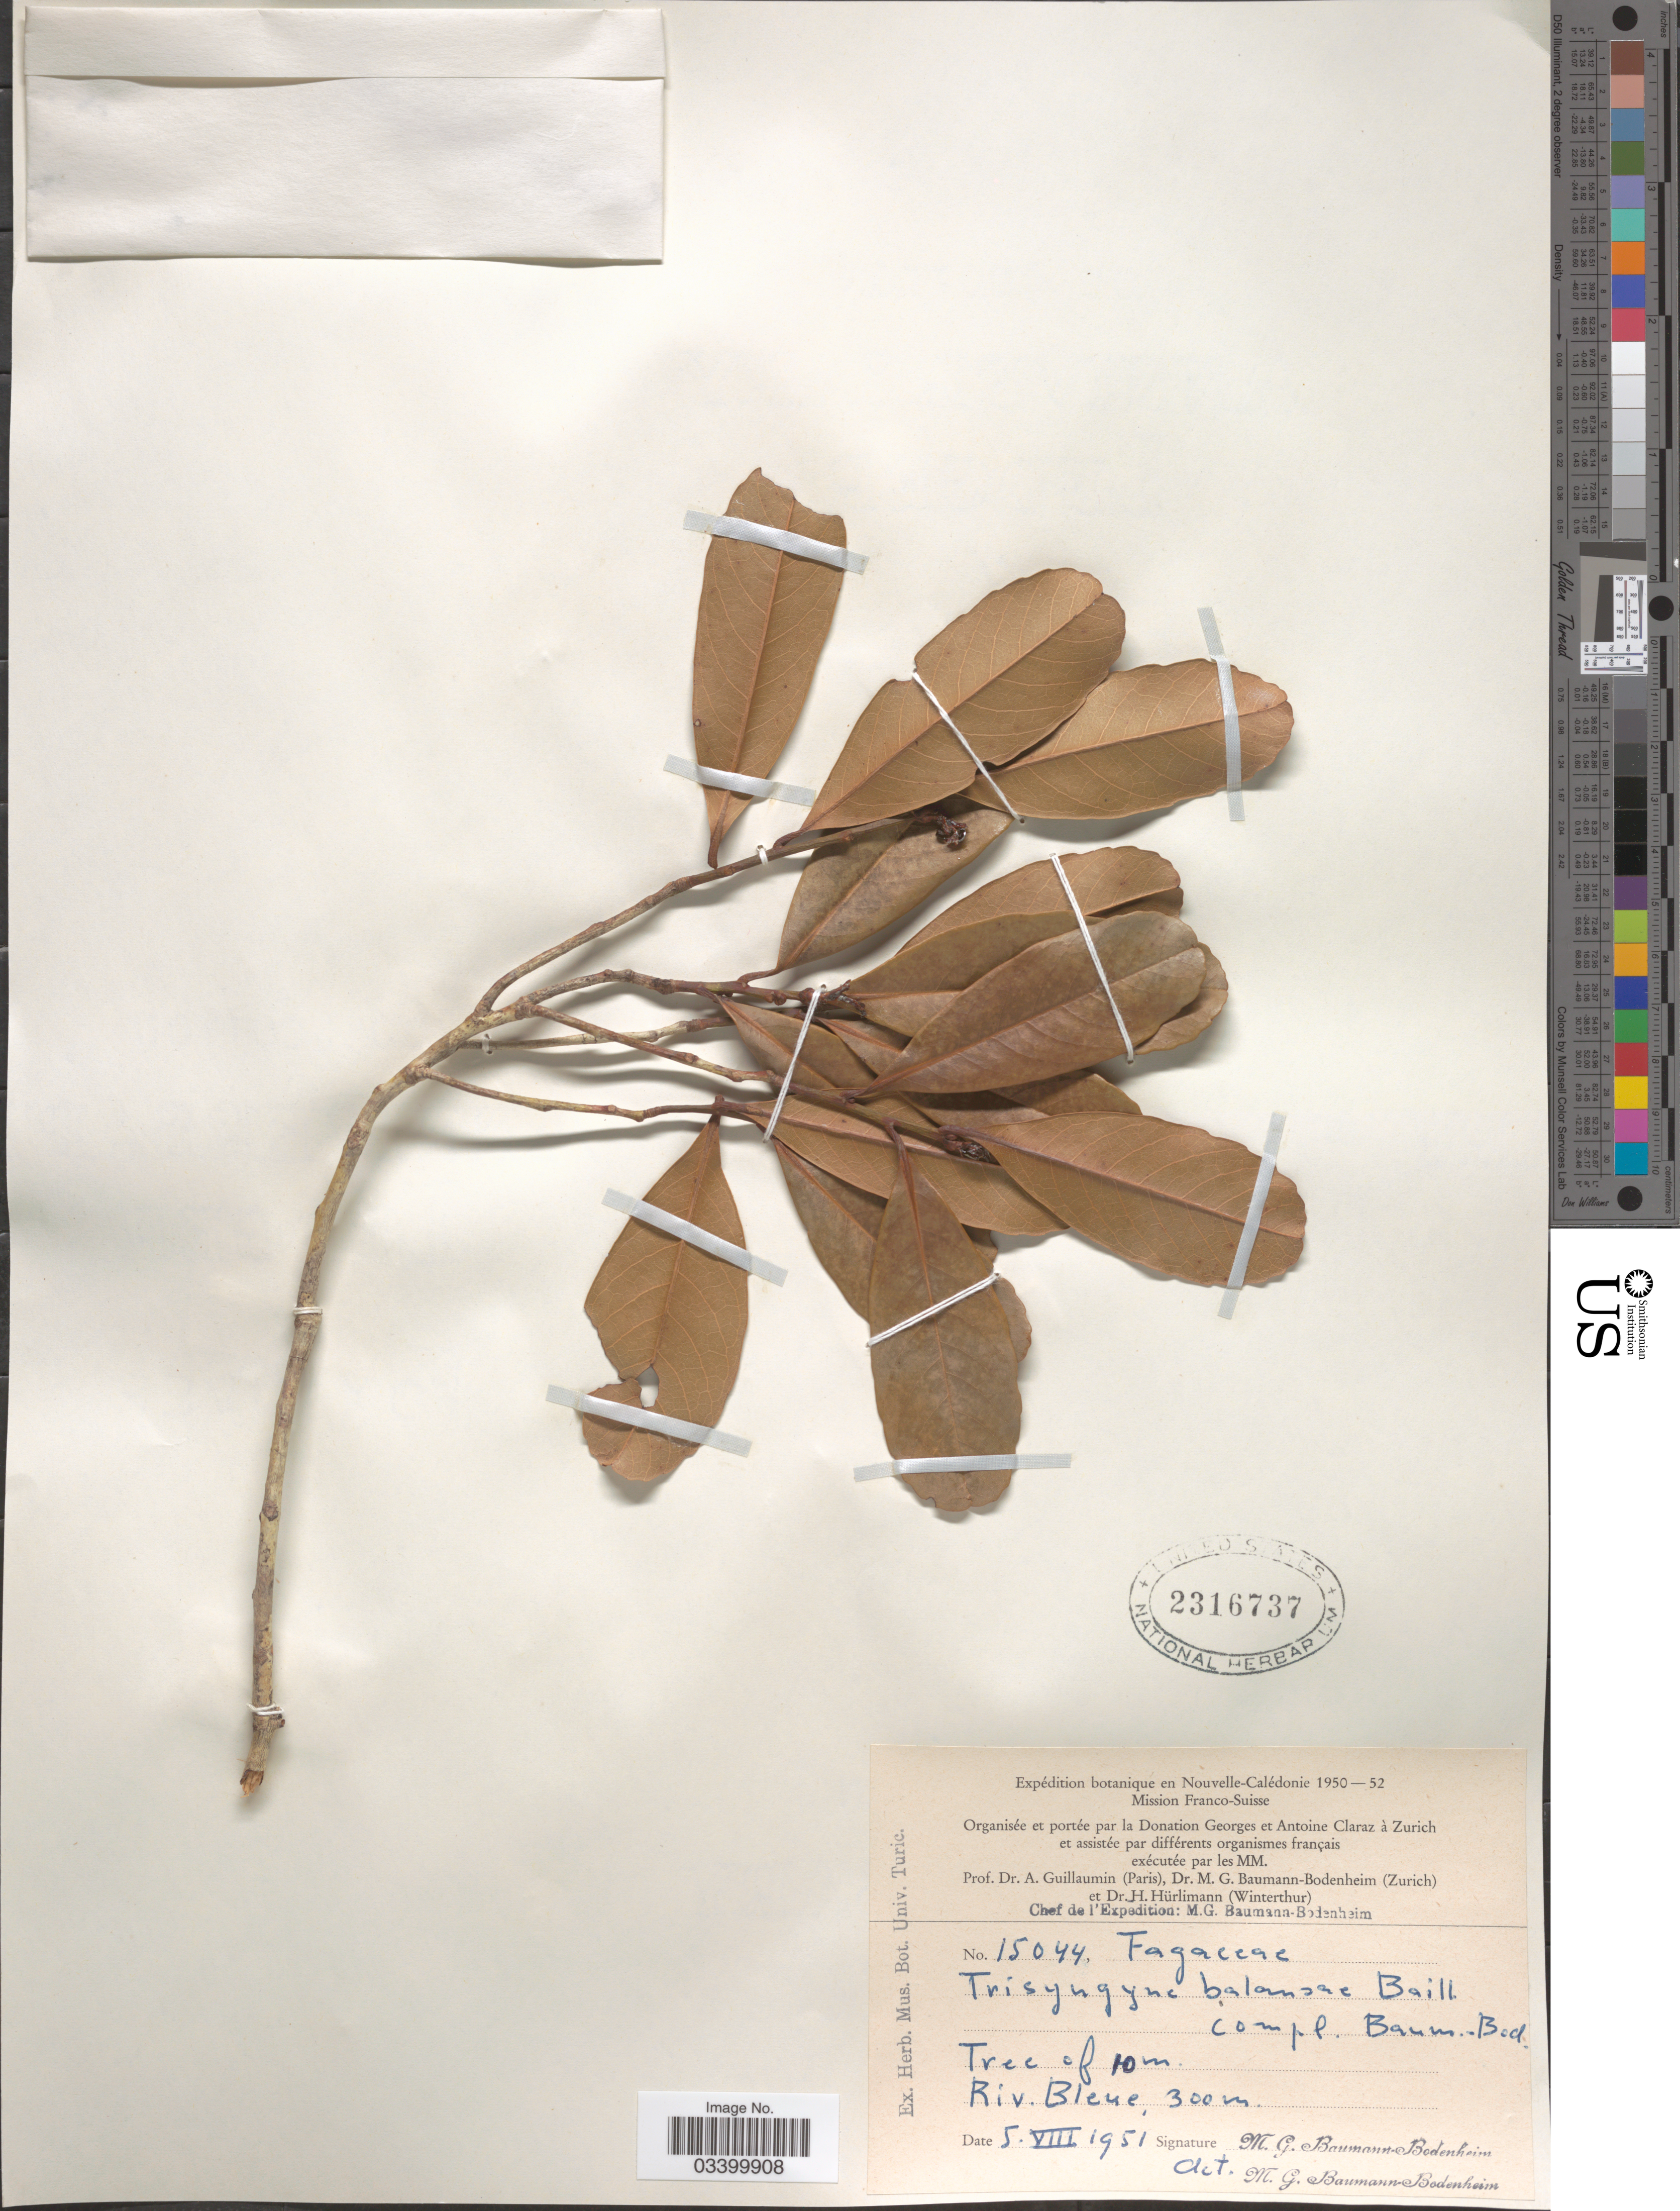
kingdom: Plantae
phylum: Tracheophyta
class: Magnoliopsida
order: Fagales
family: Nothofagaceae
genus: Nothofagus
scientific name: Nothofagus balansae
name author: (Baill.) Steenis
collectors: M. G. Baumann-Bodenheim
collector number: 15044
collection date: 1951-08-05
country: New Caledonia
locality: Nouvelle-Calédonie. Riv. Bleue.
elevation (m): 300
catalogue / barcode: US 2316737